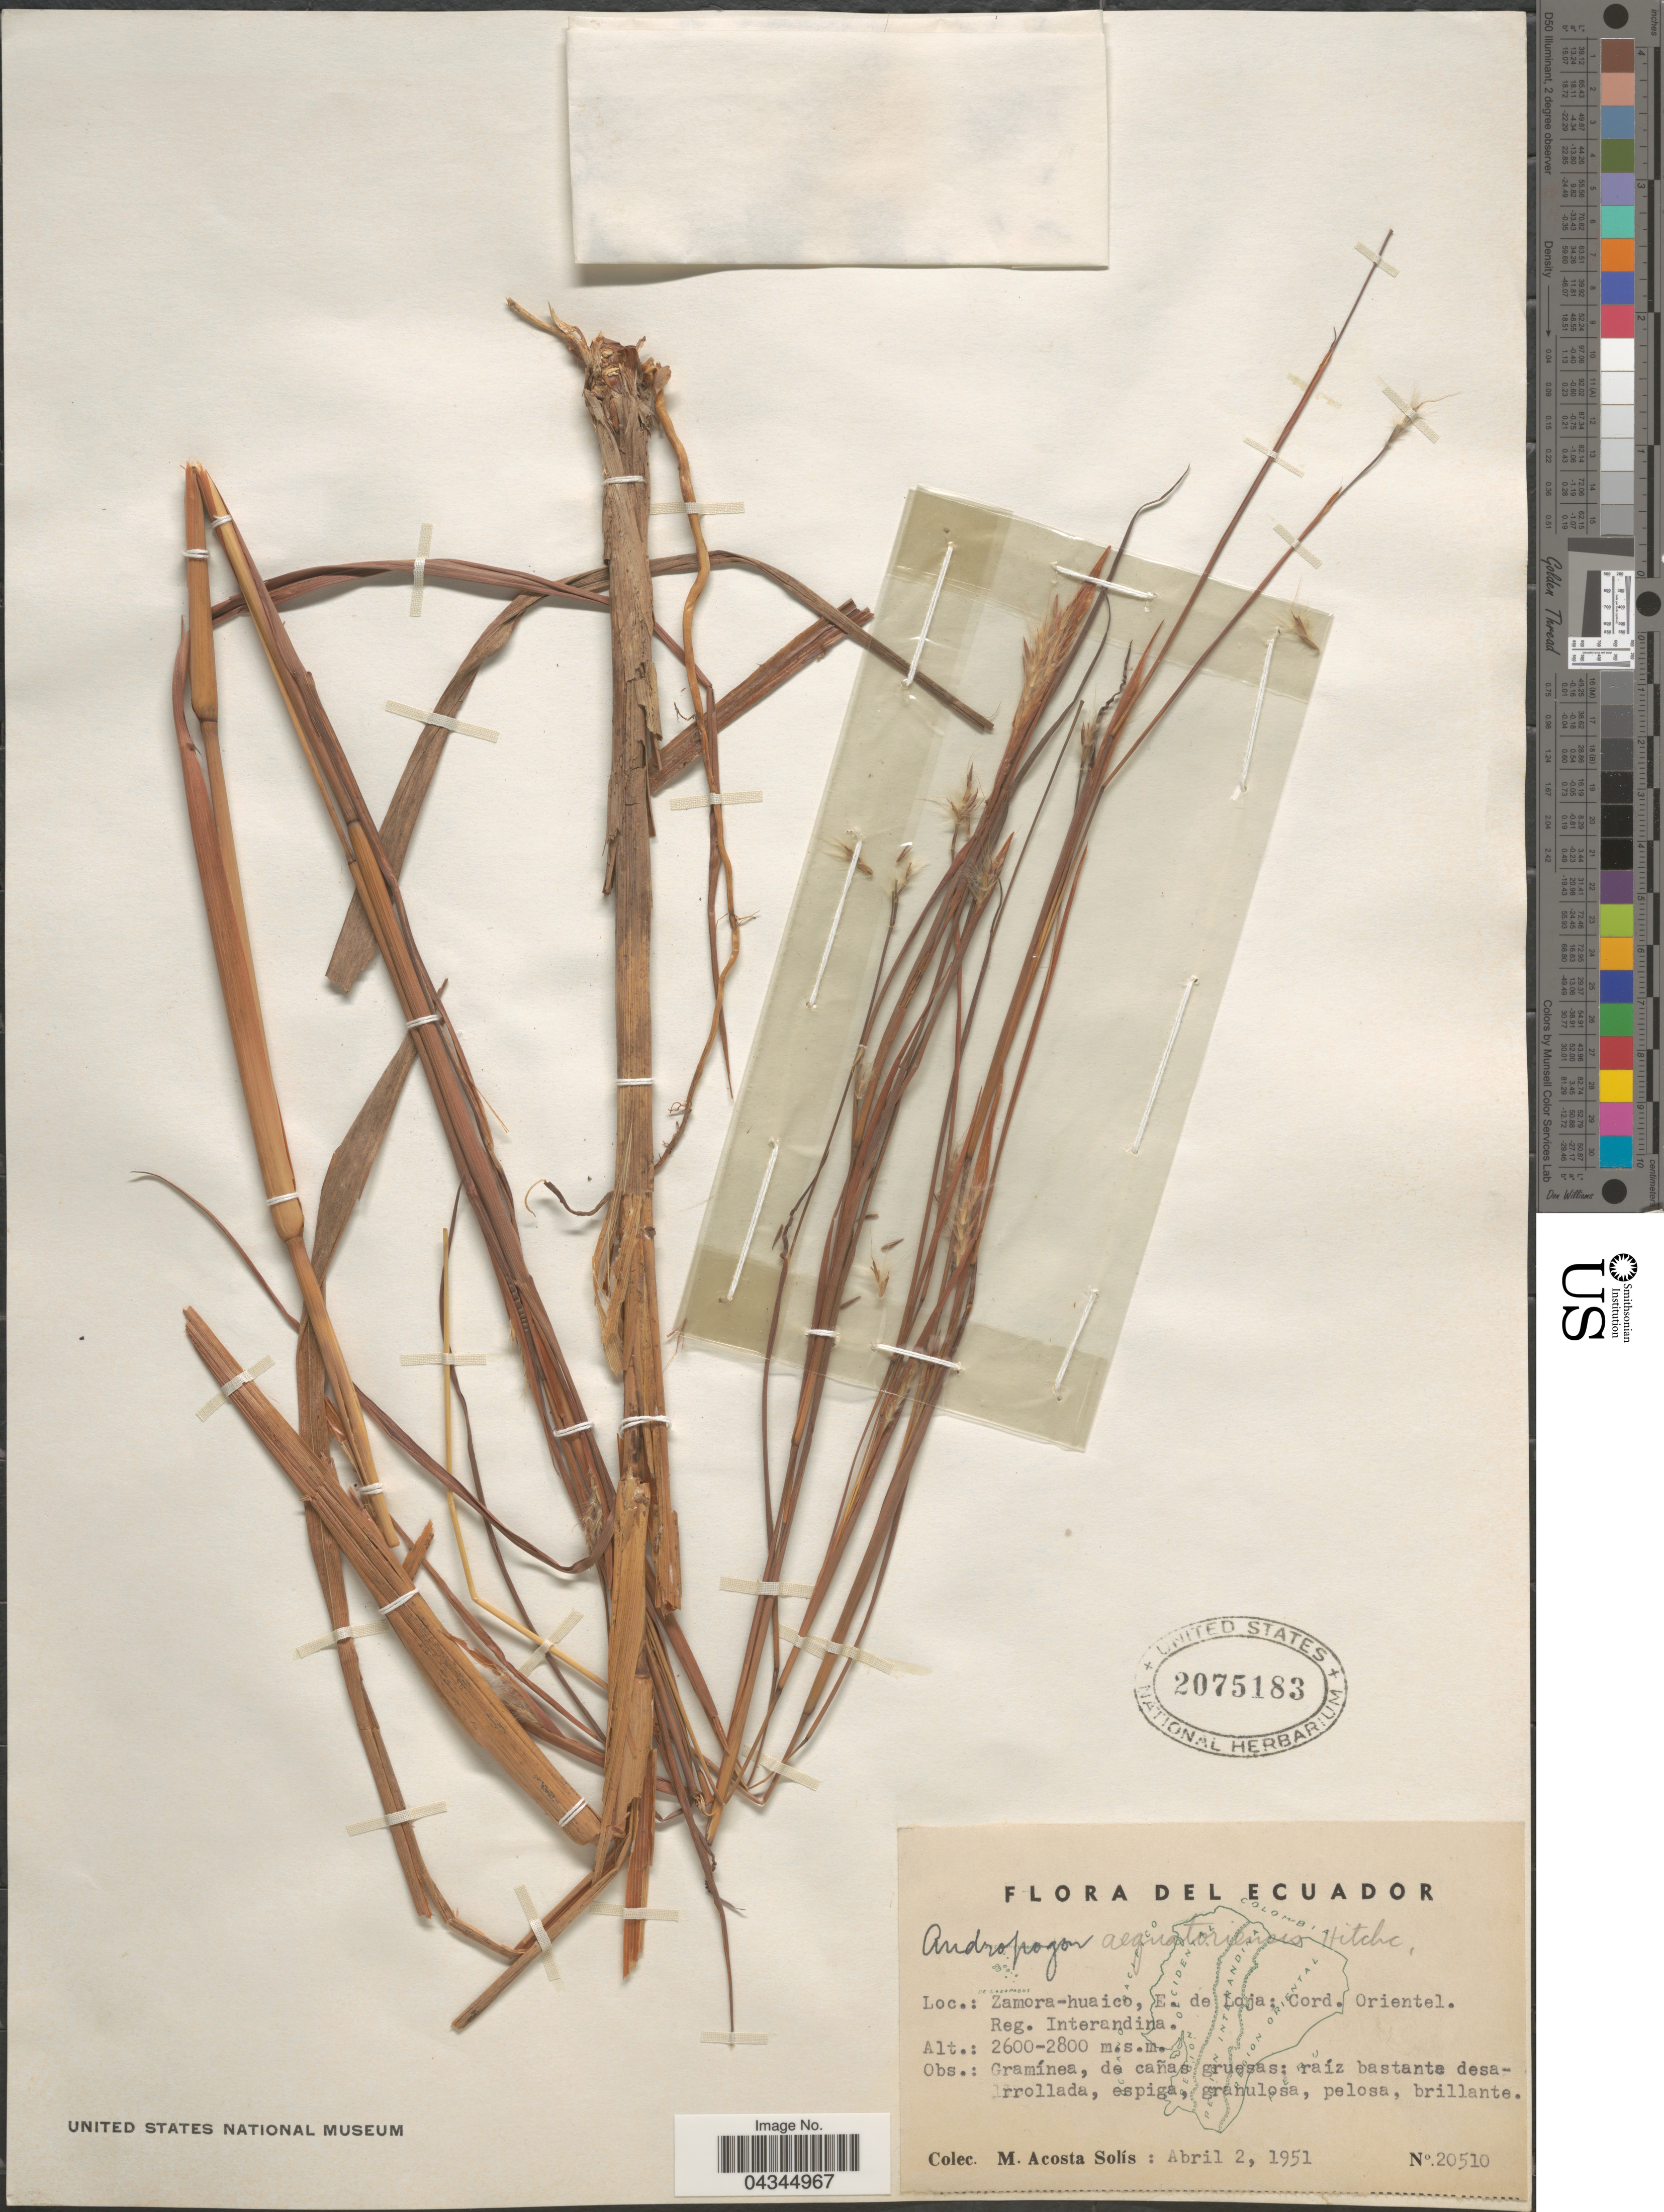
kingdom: Plantae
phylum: Tracheophyta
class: Liliopsida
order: Poales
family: Poaceae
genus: Andropogon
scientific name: Andropogon aequatoriensis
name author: Hitchc.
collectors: M. Acosta Solis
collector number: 20510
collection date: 1951-04-02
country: Ecuador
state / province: Zamora-Chinchipe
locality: Zamora-huaico, E. de Loja: Cord. Orientel. Reg. Interandina.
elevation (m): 2600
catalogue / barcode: US 2075183